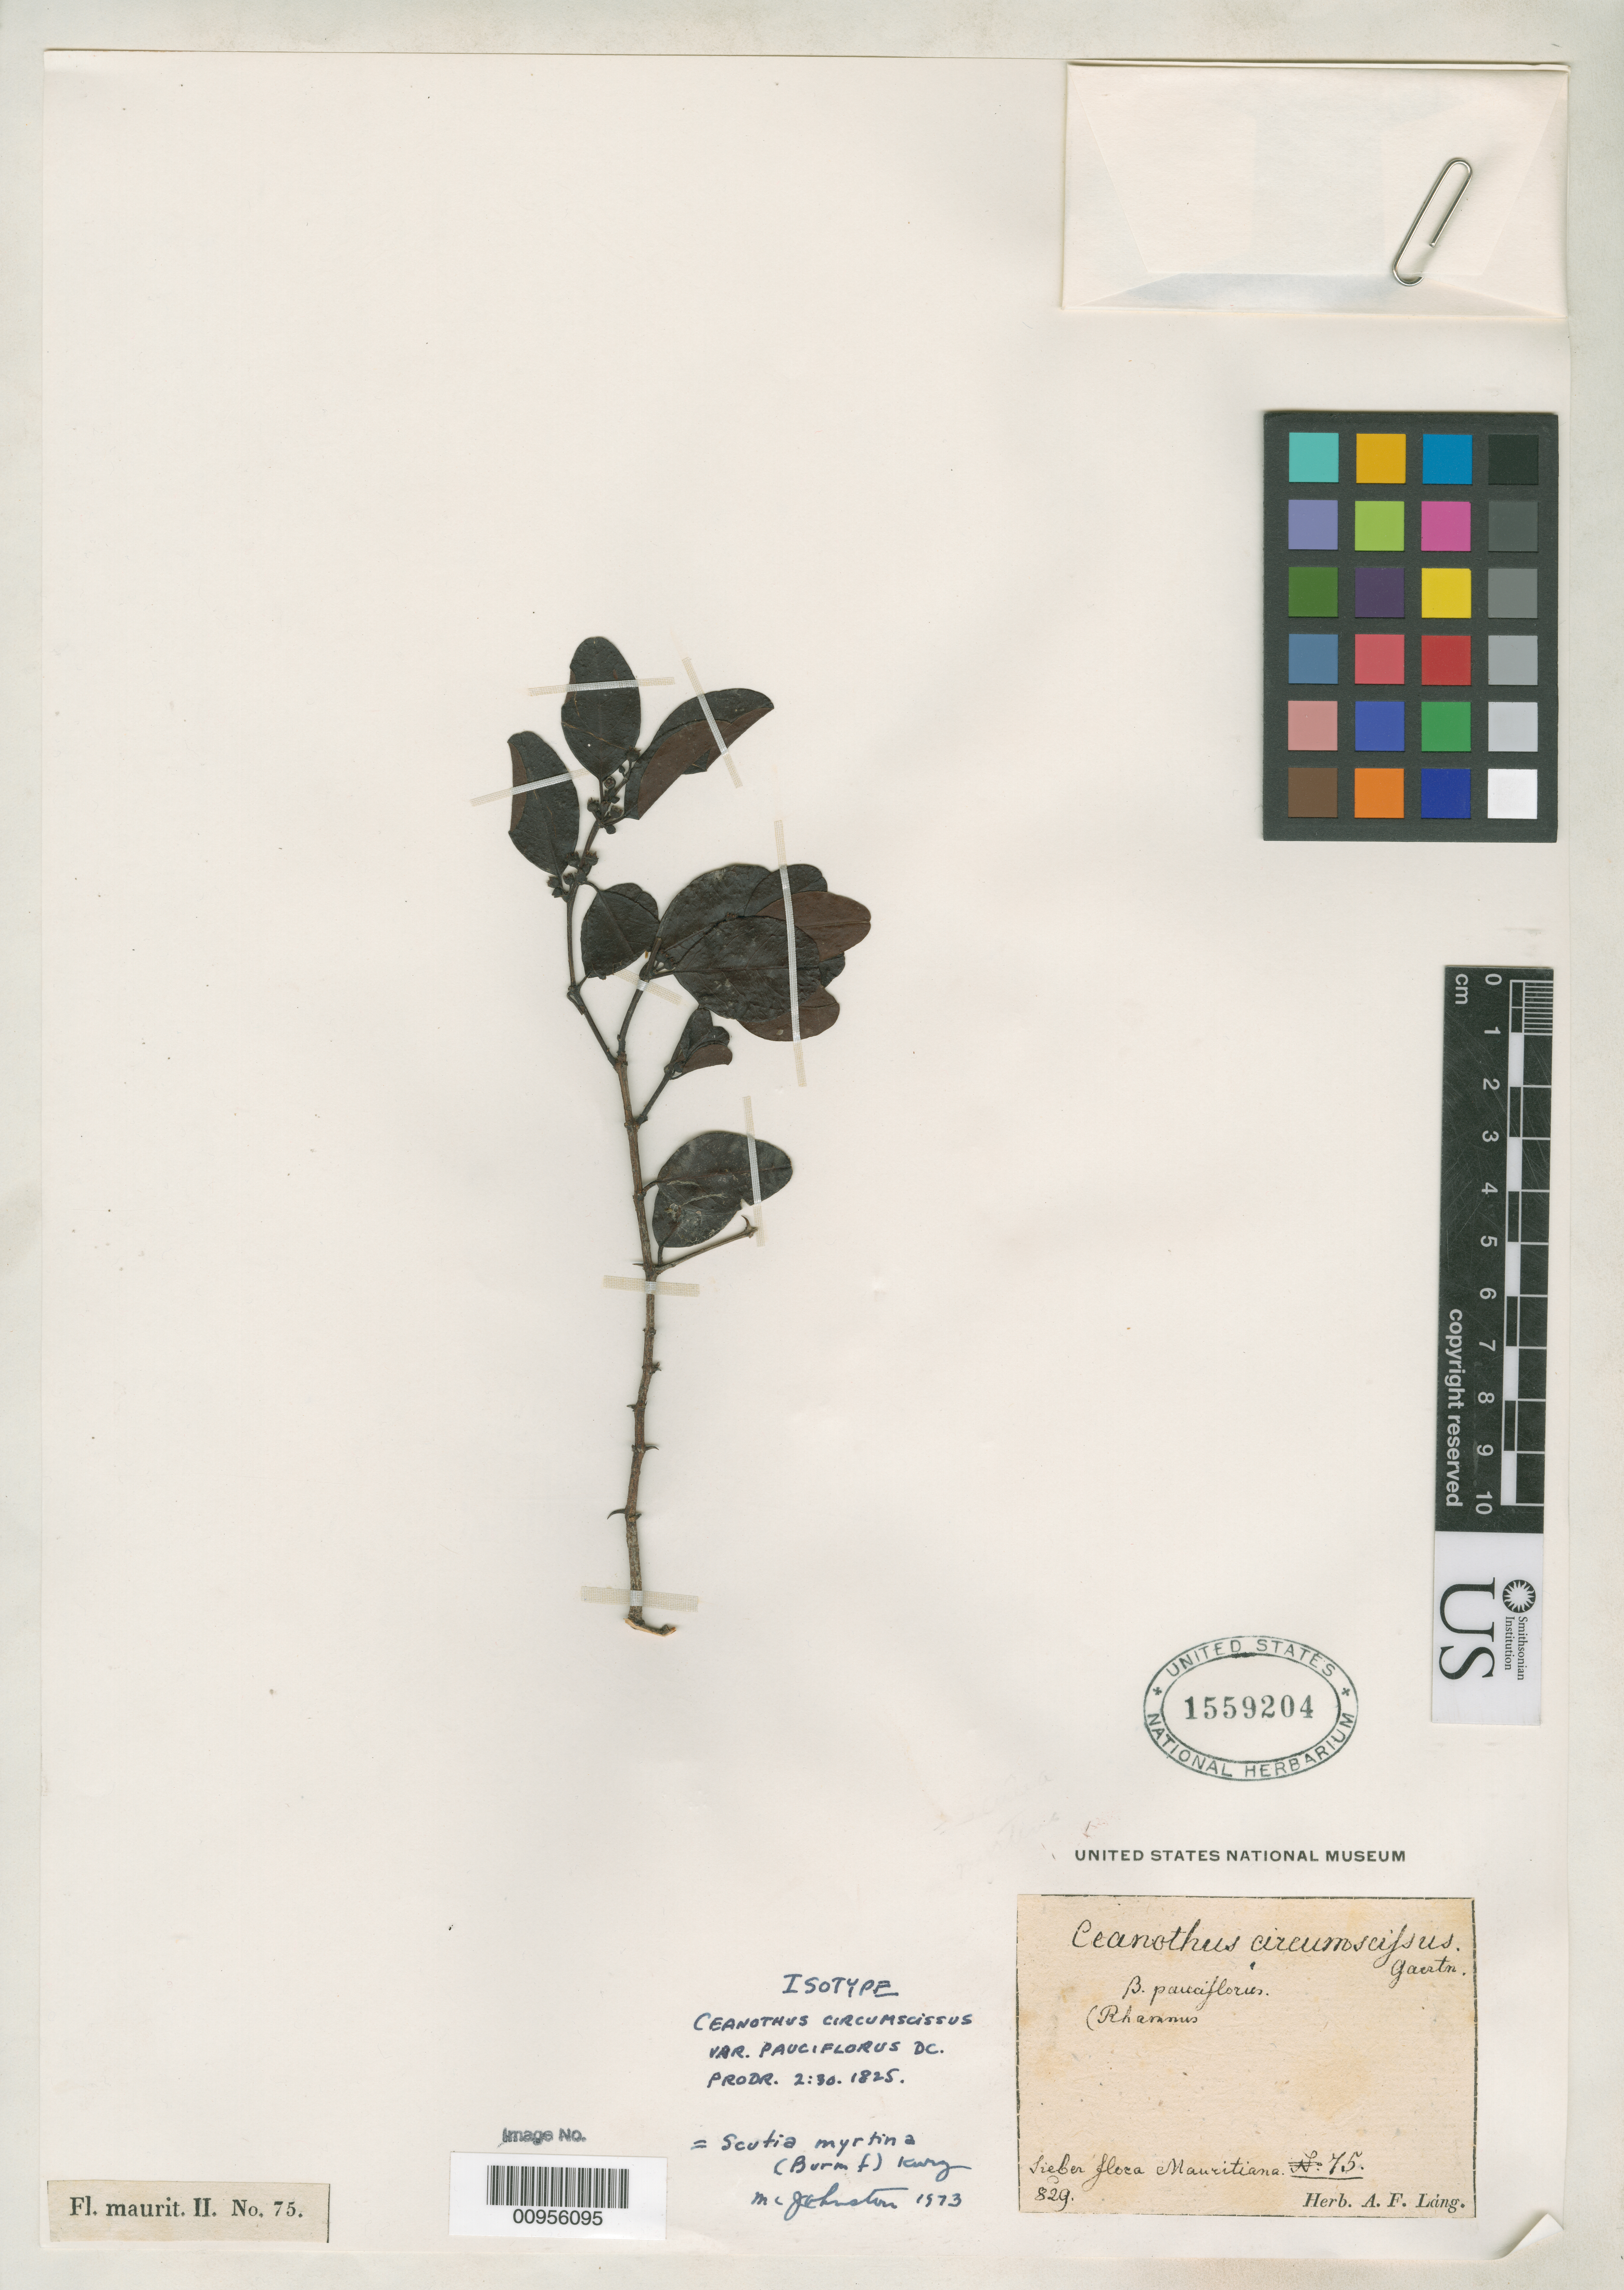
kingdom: Plantae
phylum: Tracheophyta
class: Magnoliopsida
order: Rosales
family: Rhamnaceae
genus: Ceanothus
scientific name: Ceanothus circumscissus var. pauciflorus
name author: DC.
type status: Isotype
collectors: F. W. Sieber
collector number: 75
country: Mauritius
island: Mauritius Island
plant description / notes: Rank not indicated.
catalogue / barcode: US 1559204